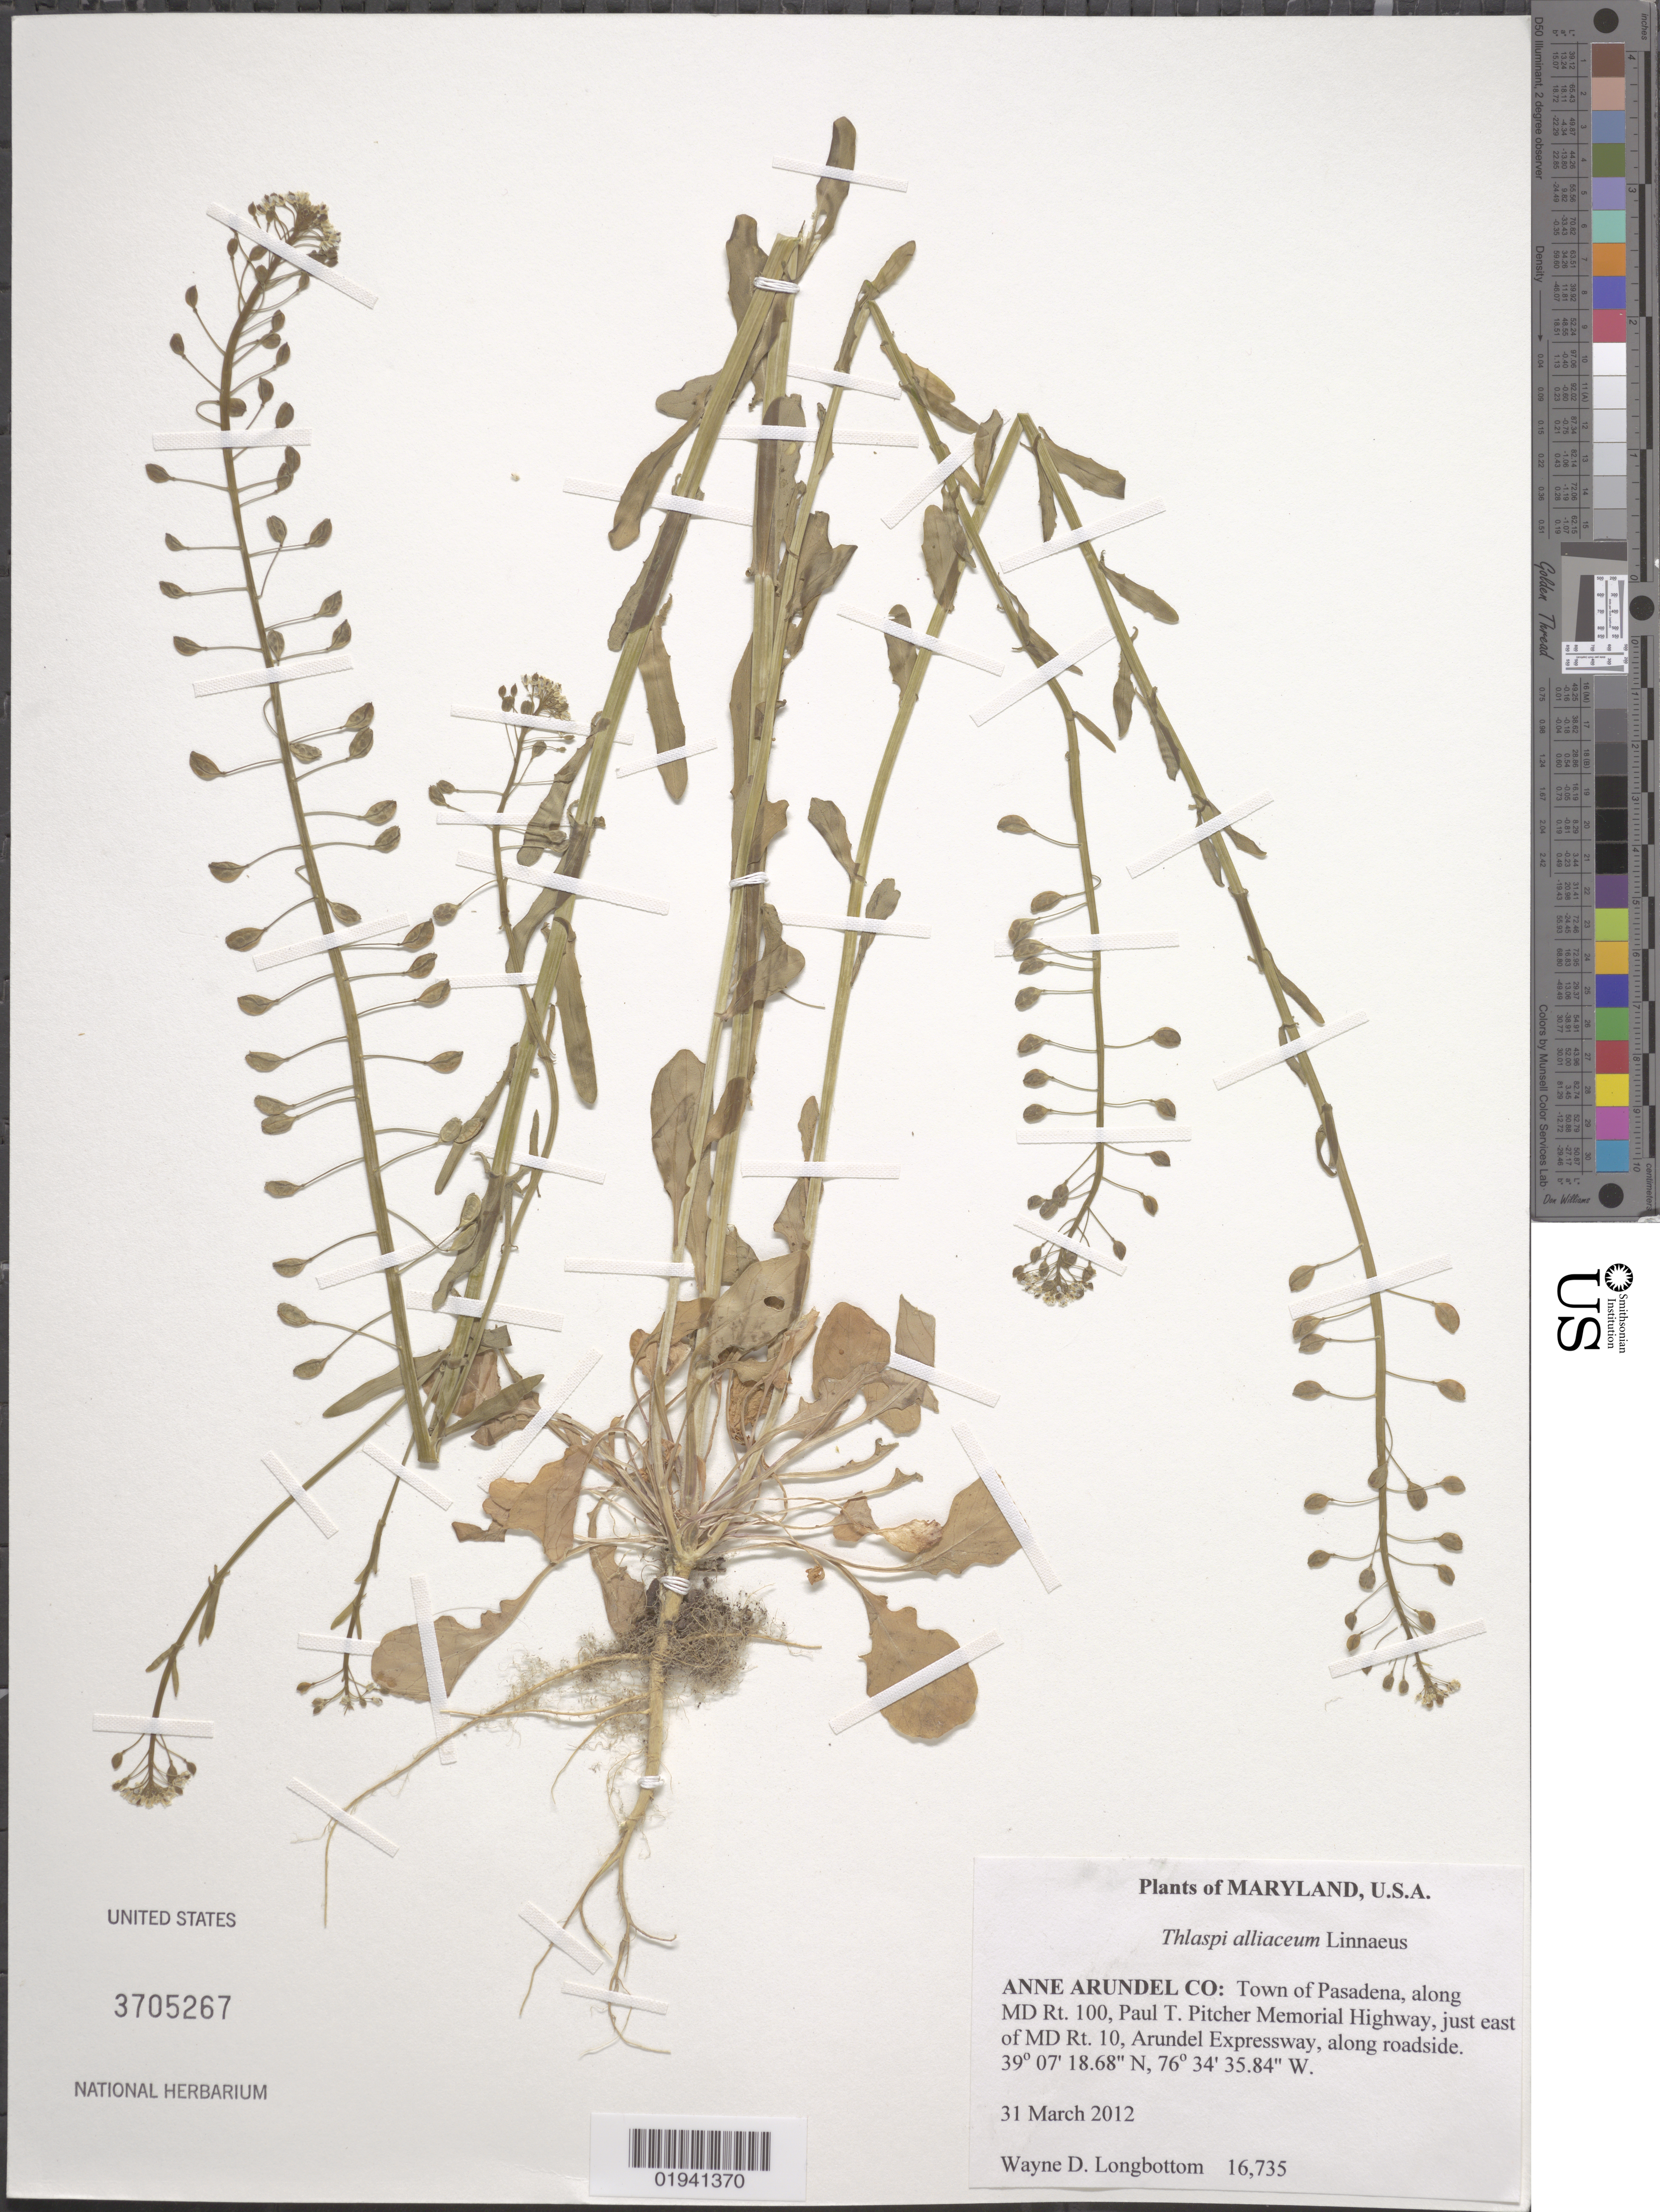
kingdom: Plantae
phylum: Tracheophyta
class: Magnoliopsida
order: Brassicales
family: Brassicaceae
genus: Thlaspi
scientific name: Thlaspi alliaceum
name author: L.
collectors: W. D. Longbottom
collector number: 16735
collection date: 2012-03-31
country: United States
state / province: Maryland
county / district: Anne Arundel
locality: Town of Pasadena, along MD Rt. 100, Paul T. Pitcher Memorial Highway, just east of MD Rt. 10, Arundel Expressway.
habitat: along roadside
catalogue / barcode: US 3705267